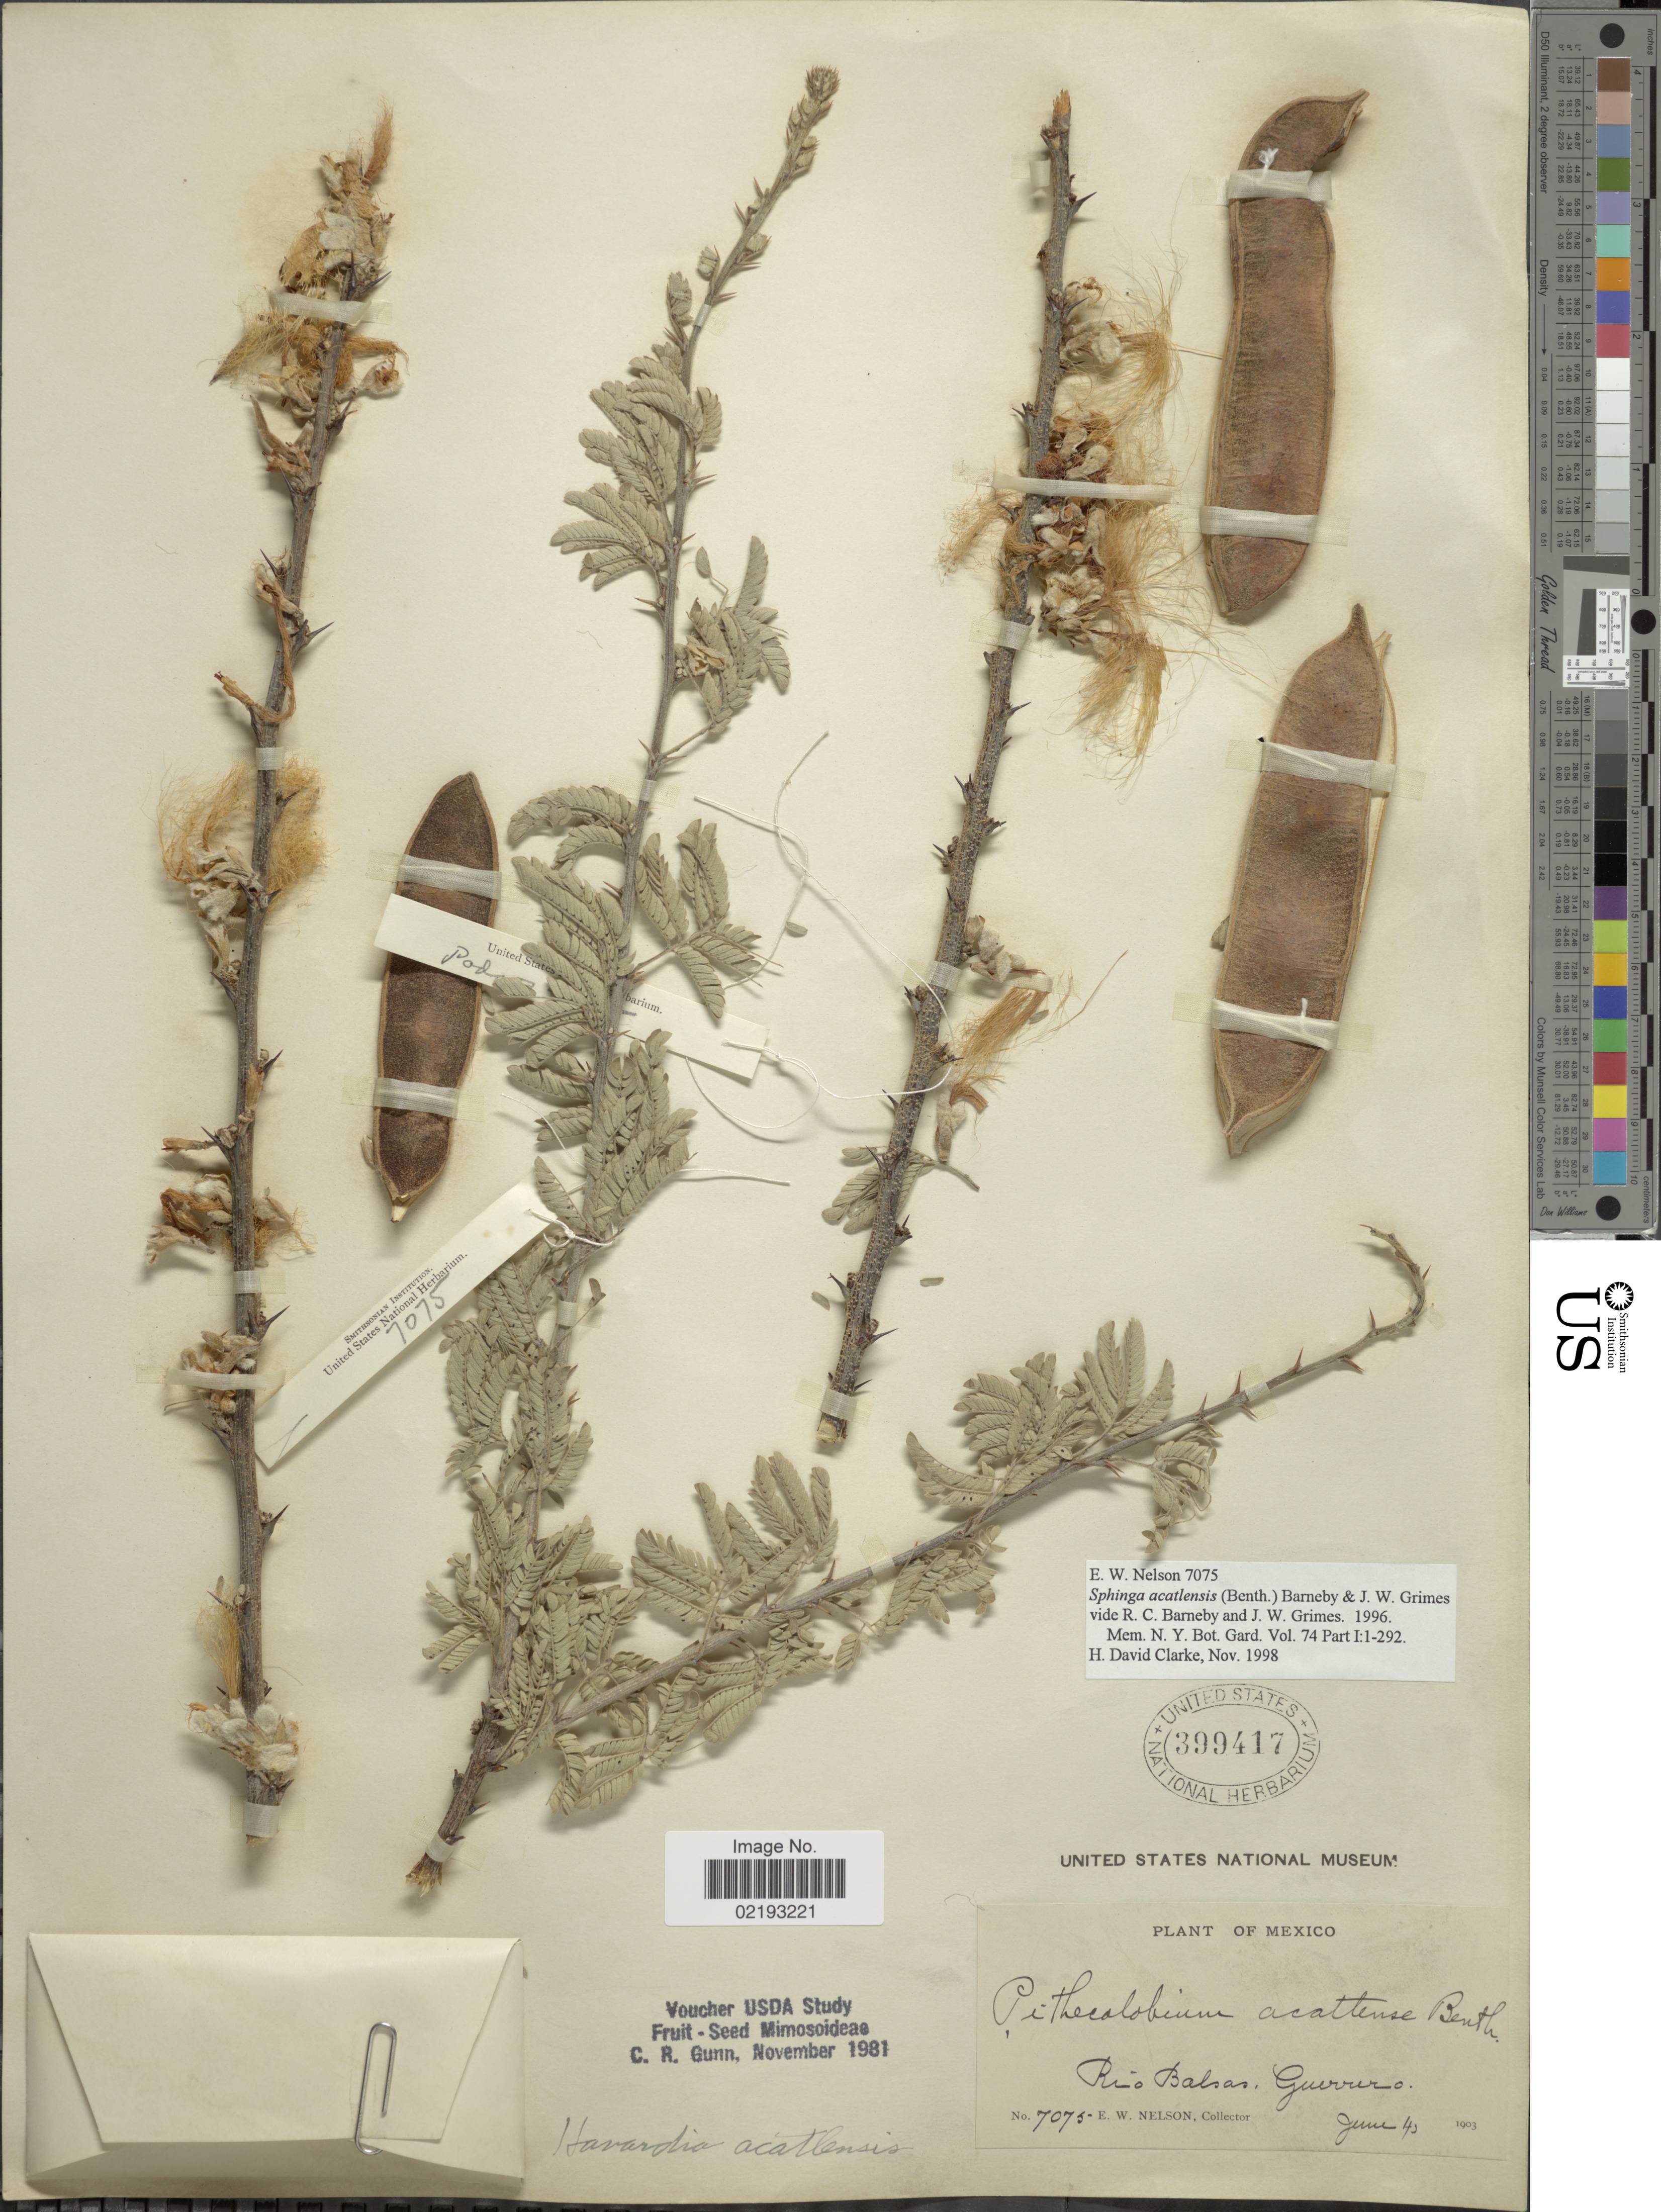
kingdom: Plantae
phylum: Tracheophyta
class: Magnoliopsida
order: Fabales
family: Fabaceae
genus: Sphinga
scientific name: Sphinga acatlensis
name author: (Benth.) Barneby & J.W. Grimes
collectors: E. W. Nelson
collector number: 7075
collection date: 1903-06-04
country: Mexico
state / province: Guerrero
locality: Rio Balsas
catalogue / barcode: US 399417